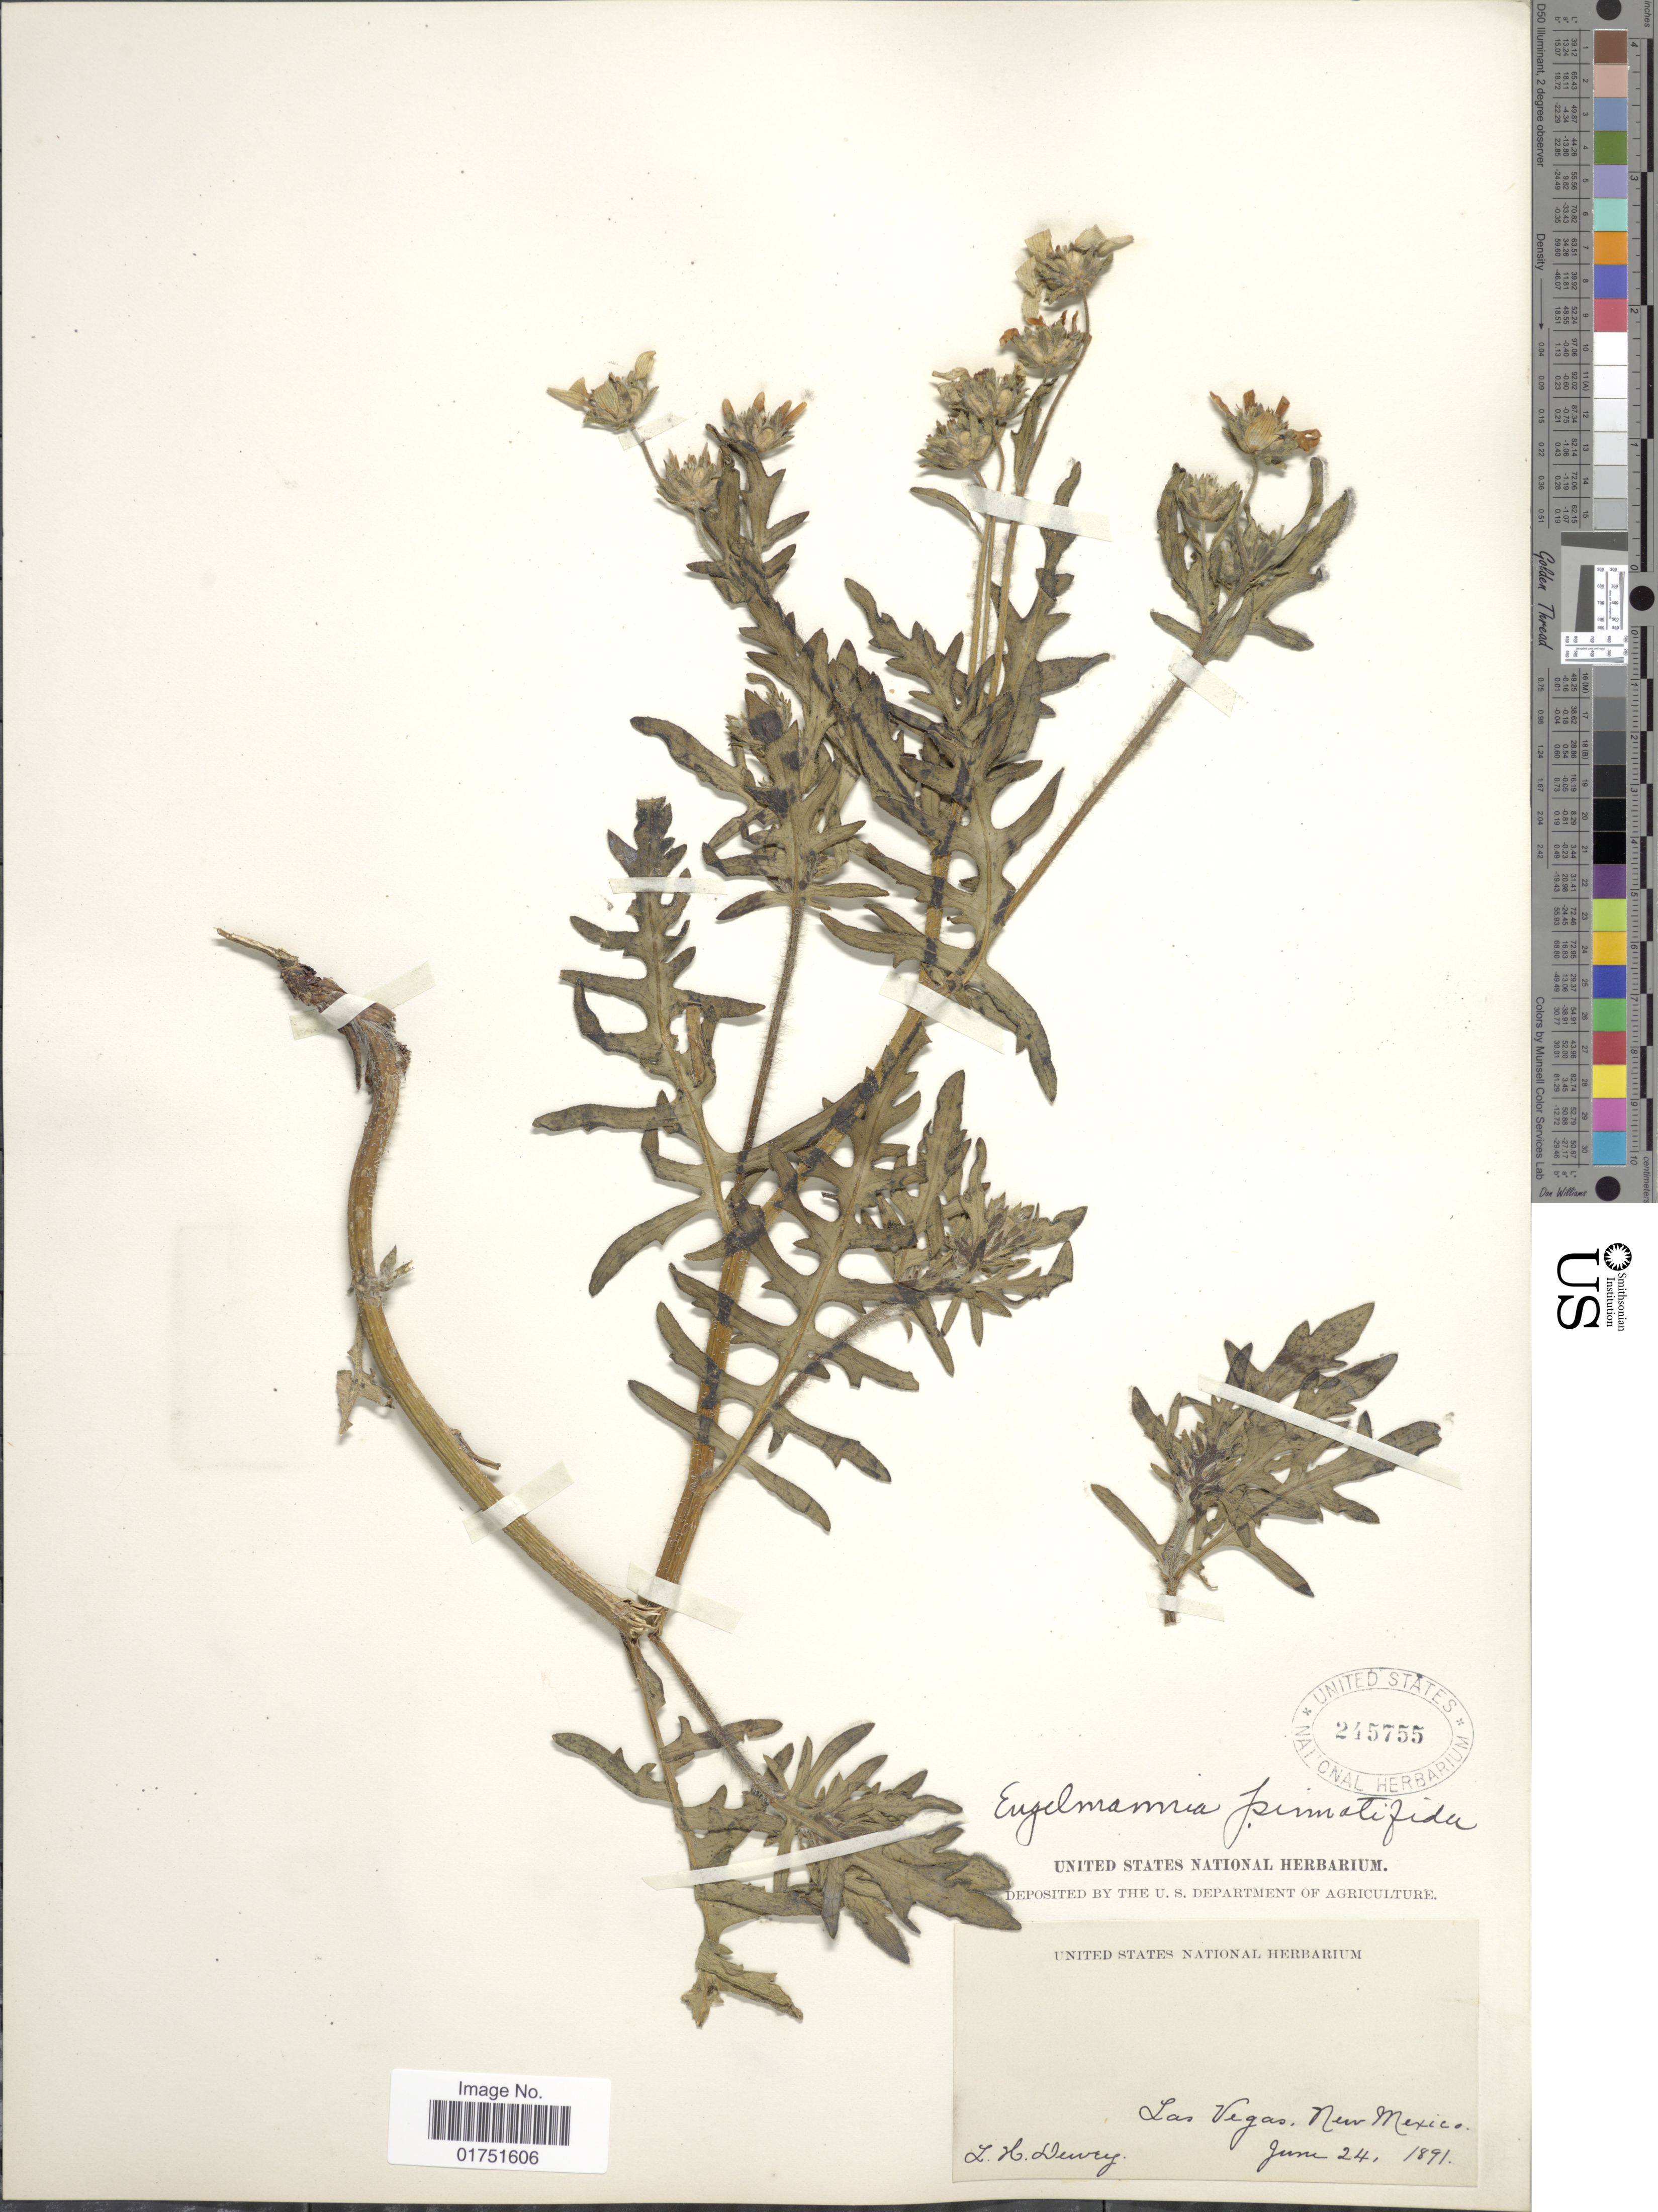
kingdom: Plantae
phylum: Tracheophyta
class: Magnoliopsida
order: Asterales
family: Asteraceae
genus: Engelmannia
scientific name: Engelmannia pinnatifida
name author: Torr. & A. Gray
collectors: L. H. Dewey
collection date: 1891-06-24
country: United States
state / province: New Mexico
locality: Las Vegas, New Mexico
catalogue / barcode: US 245755